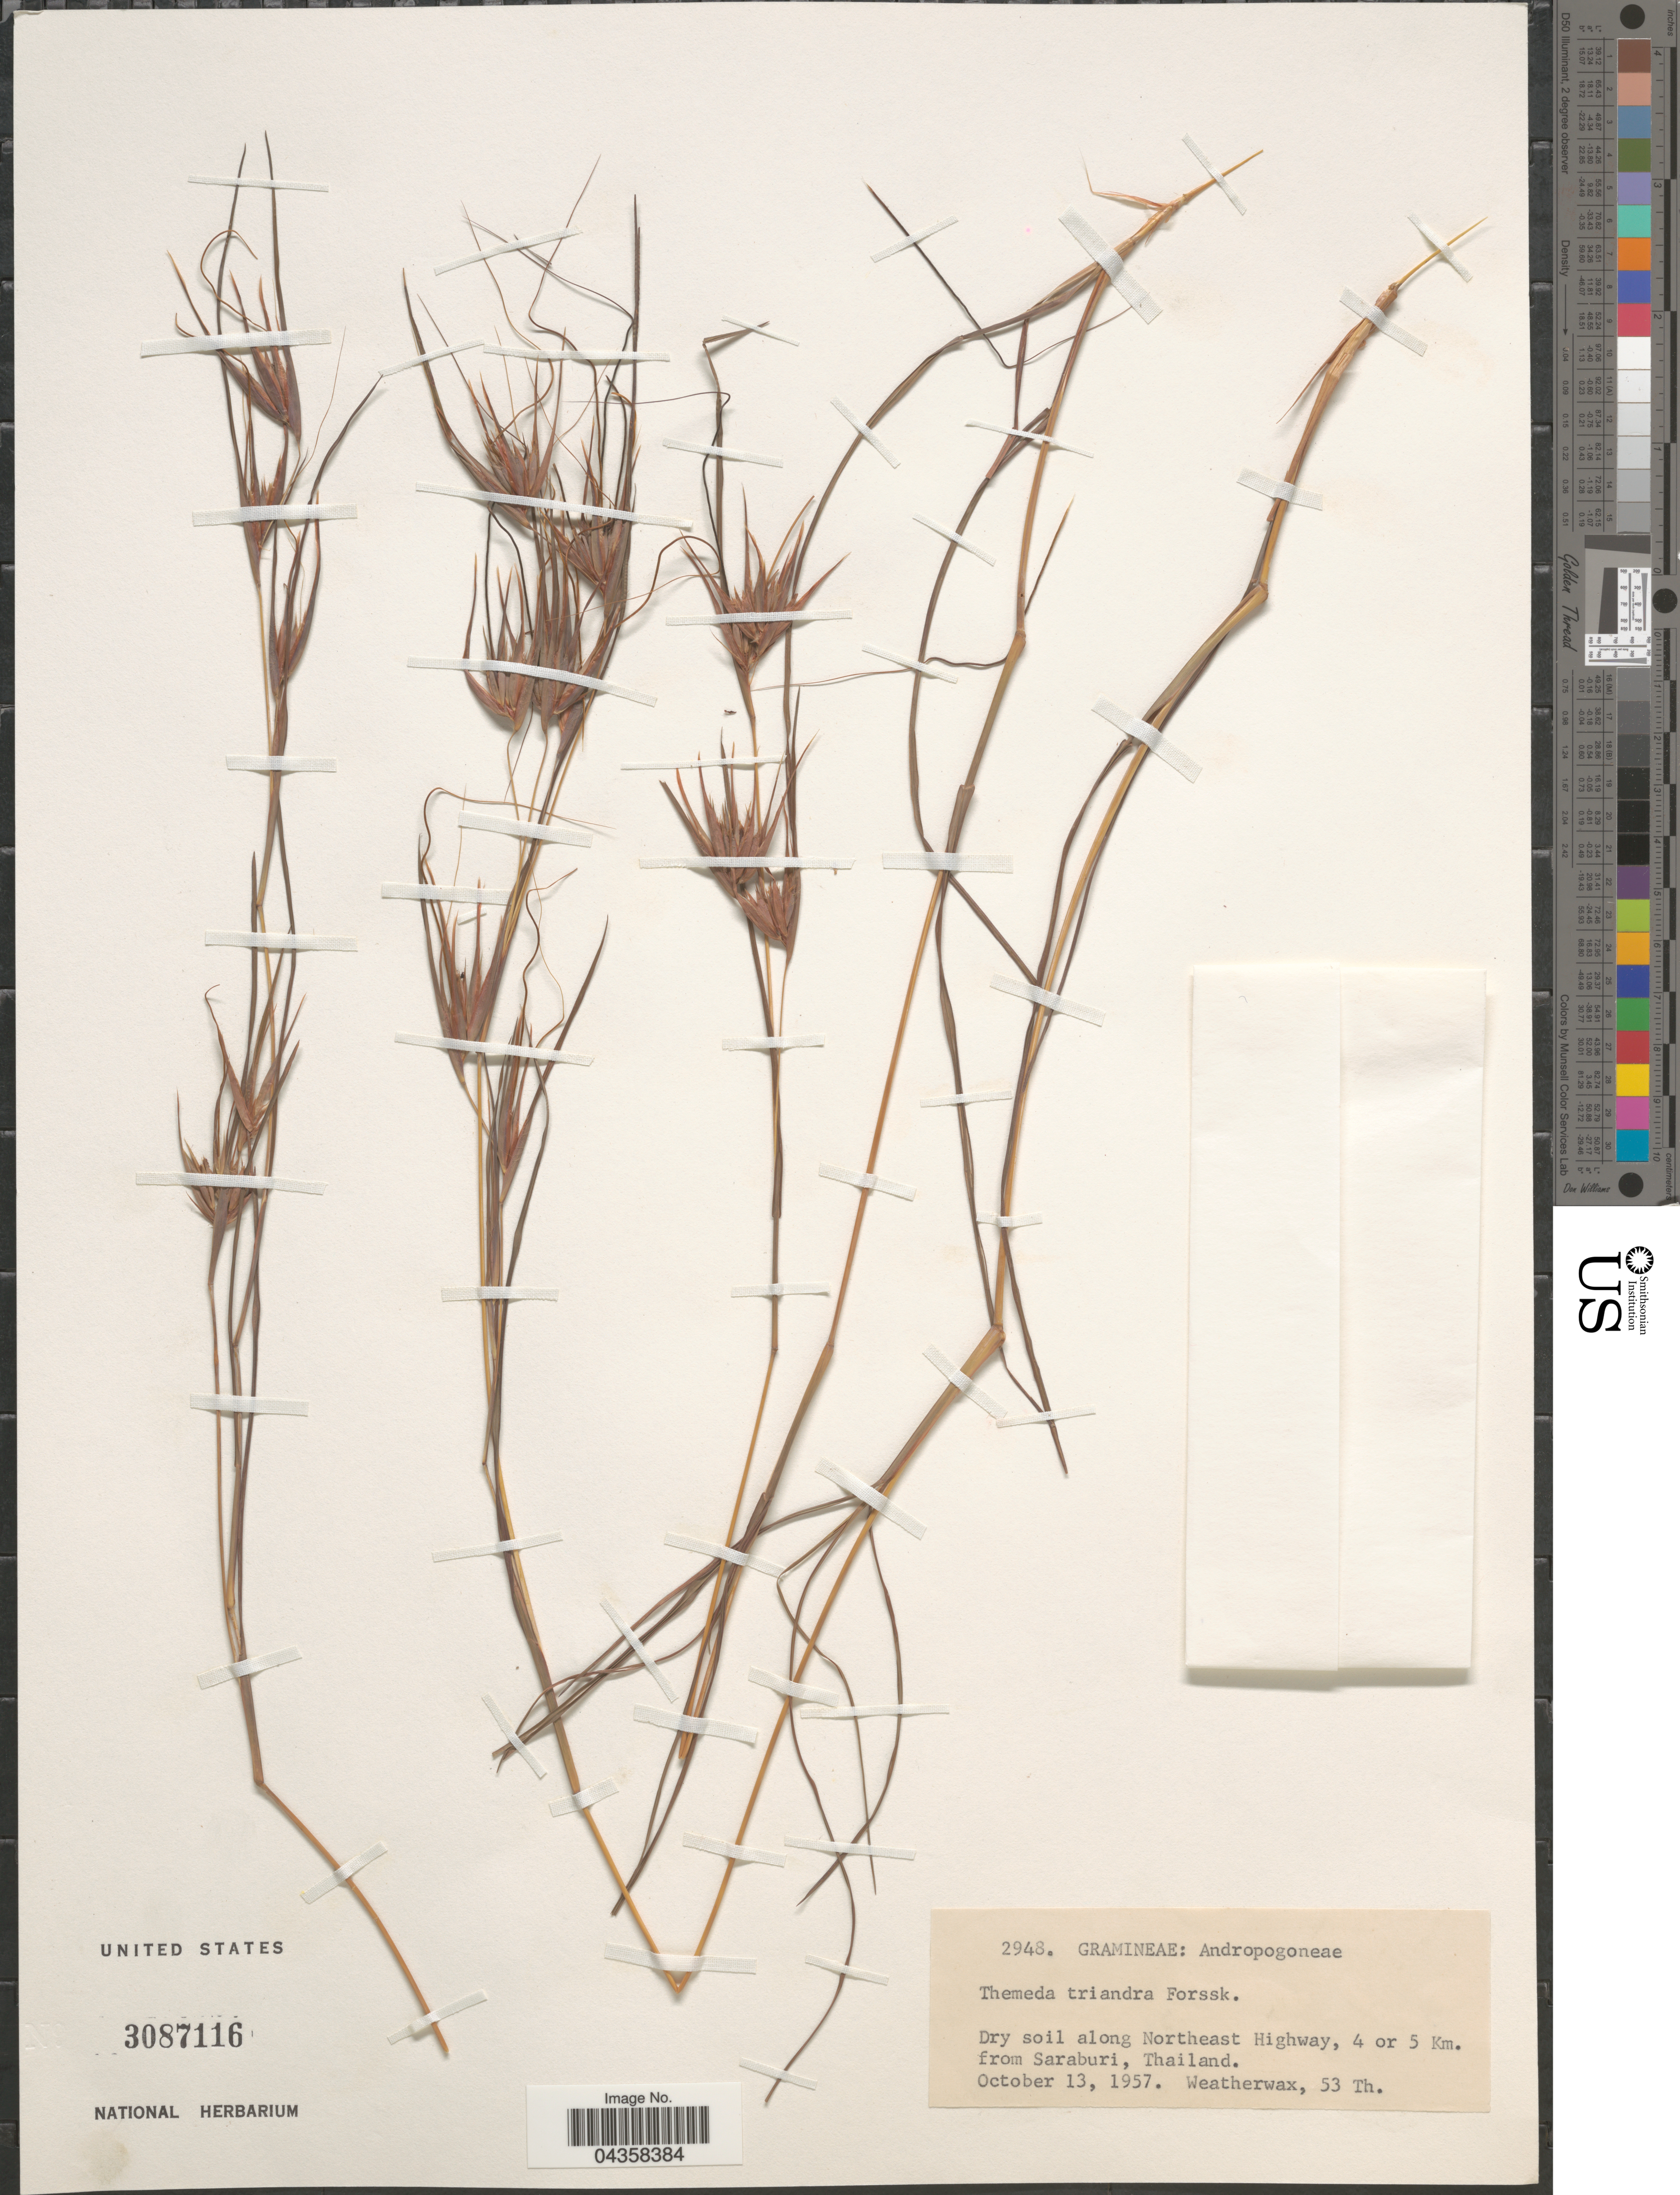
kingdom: Plantae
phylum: Tracheophyta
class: Liliopsida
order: Poales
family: Poaceae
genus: Themeda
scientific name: Themeda triandra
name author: Forssk.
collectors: -. Weatherwax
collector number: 53Th.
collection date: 1957-10-13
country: Thailand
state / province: Saraburi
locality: Dry soil along Northeast Highway, 4 or 5 Km. from Saraburi.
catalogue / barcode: US 3087116